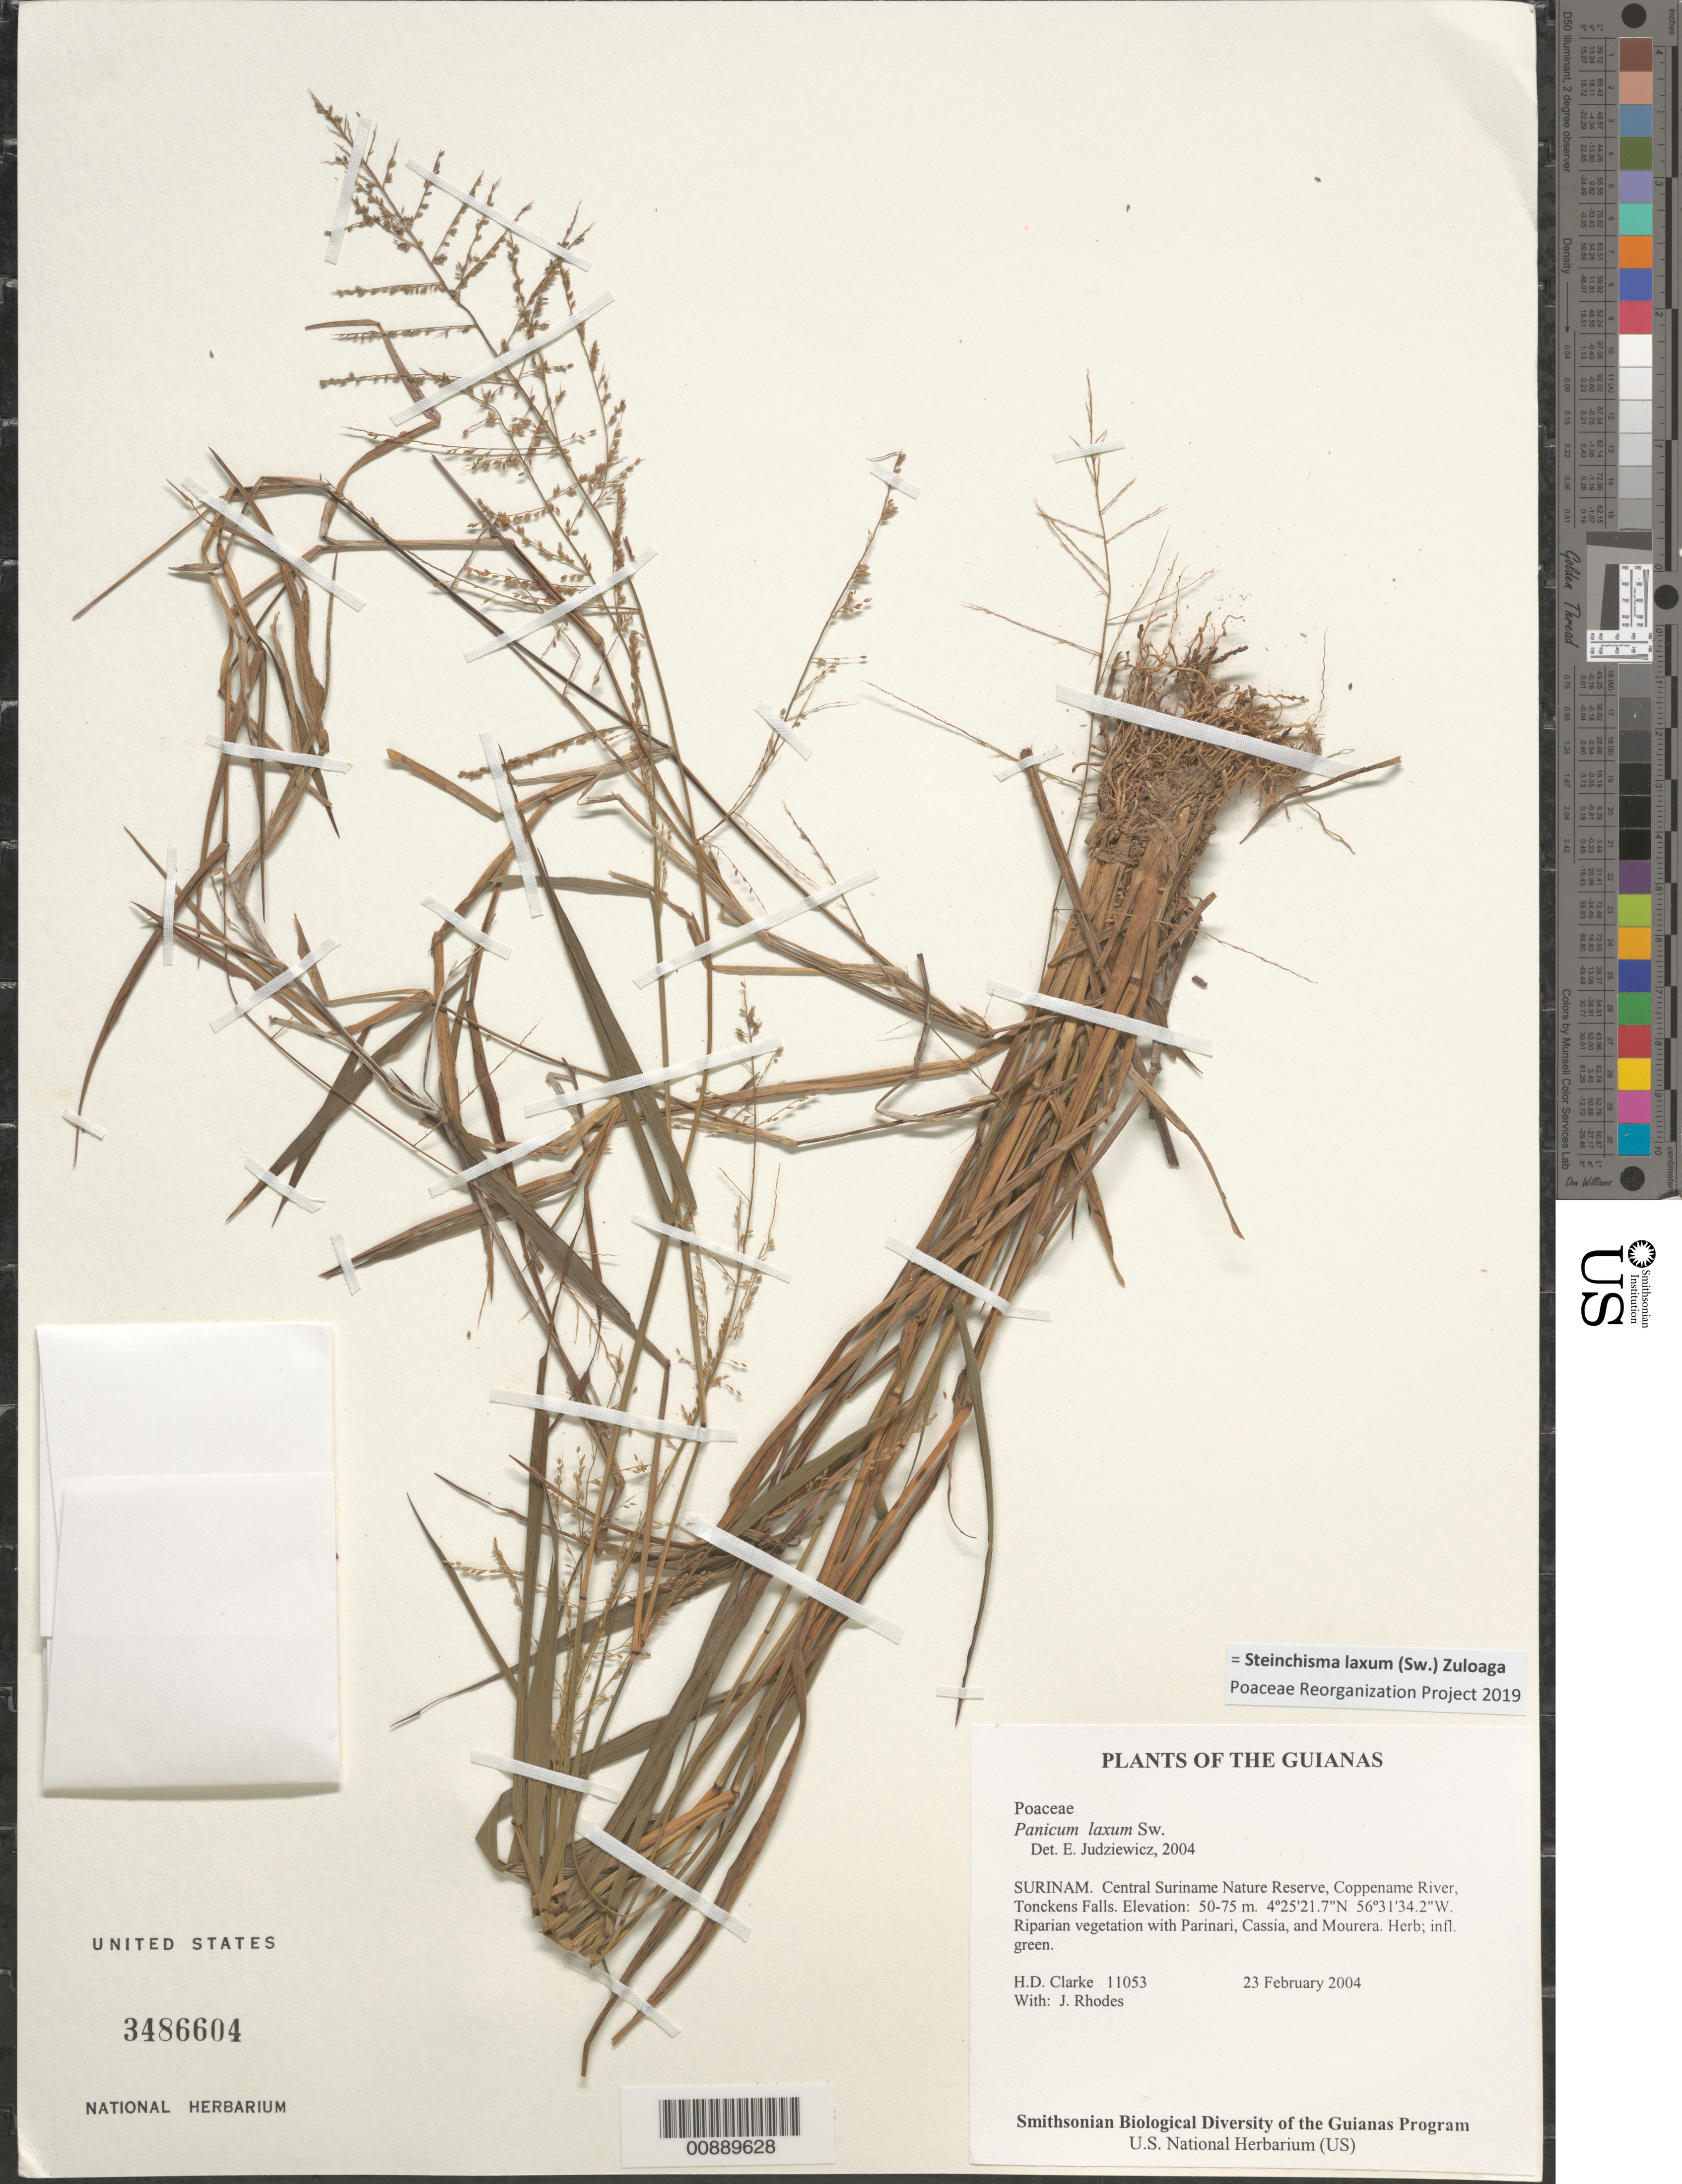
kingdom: Plantae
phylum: Tracheophyta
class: Liliopsida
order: Poales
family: Poaceae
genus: Panicum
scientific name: Panicum laxum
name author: Sw.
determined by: Judziewicz, E. J.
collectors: H. D. Clarke & J. Rhodes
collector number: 11053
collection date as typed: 23 February 2004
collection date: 2004-02-23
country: Suriname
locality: Central Suriname Nature Reserve, Coppename River, Tonckens Falls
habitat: Riparian vegetation with Parinari, Cassia, and Mourera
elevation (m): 50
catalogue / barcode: US 3486604